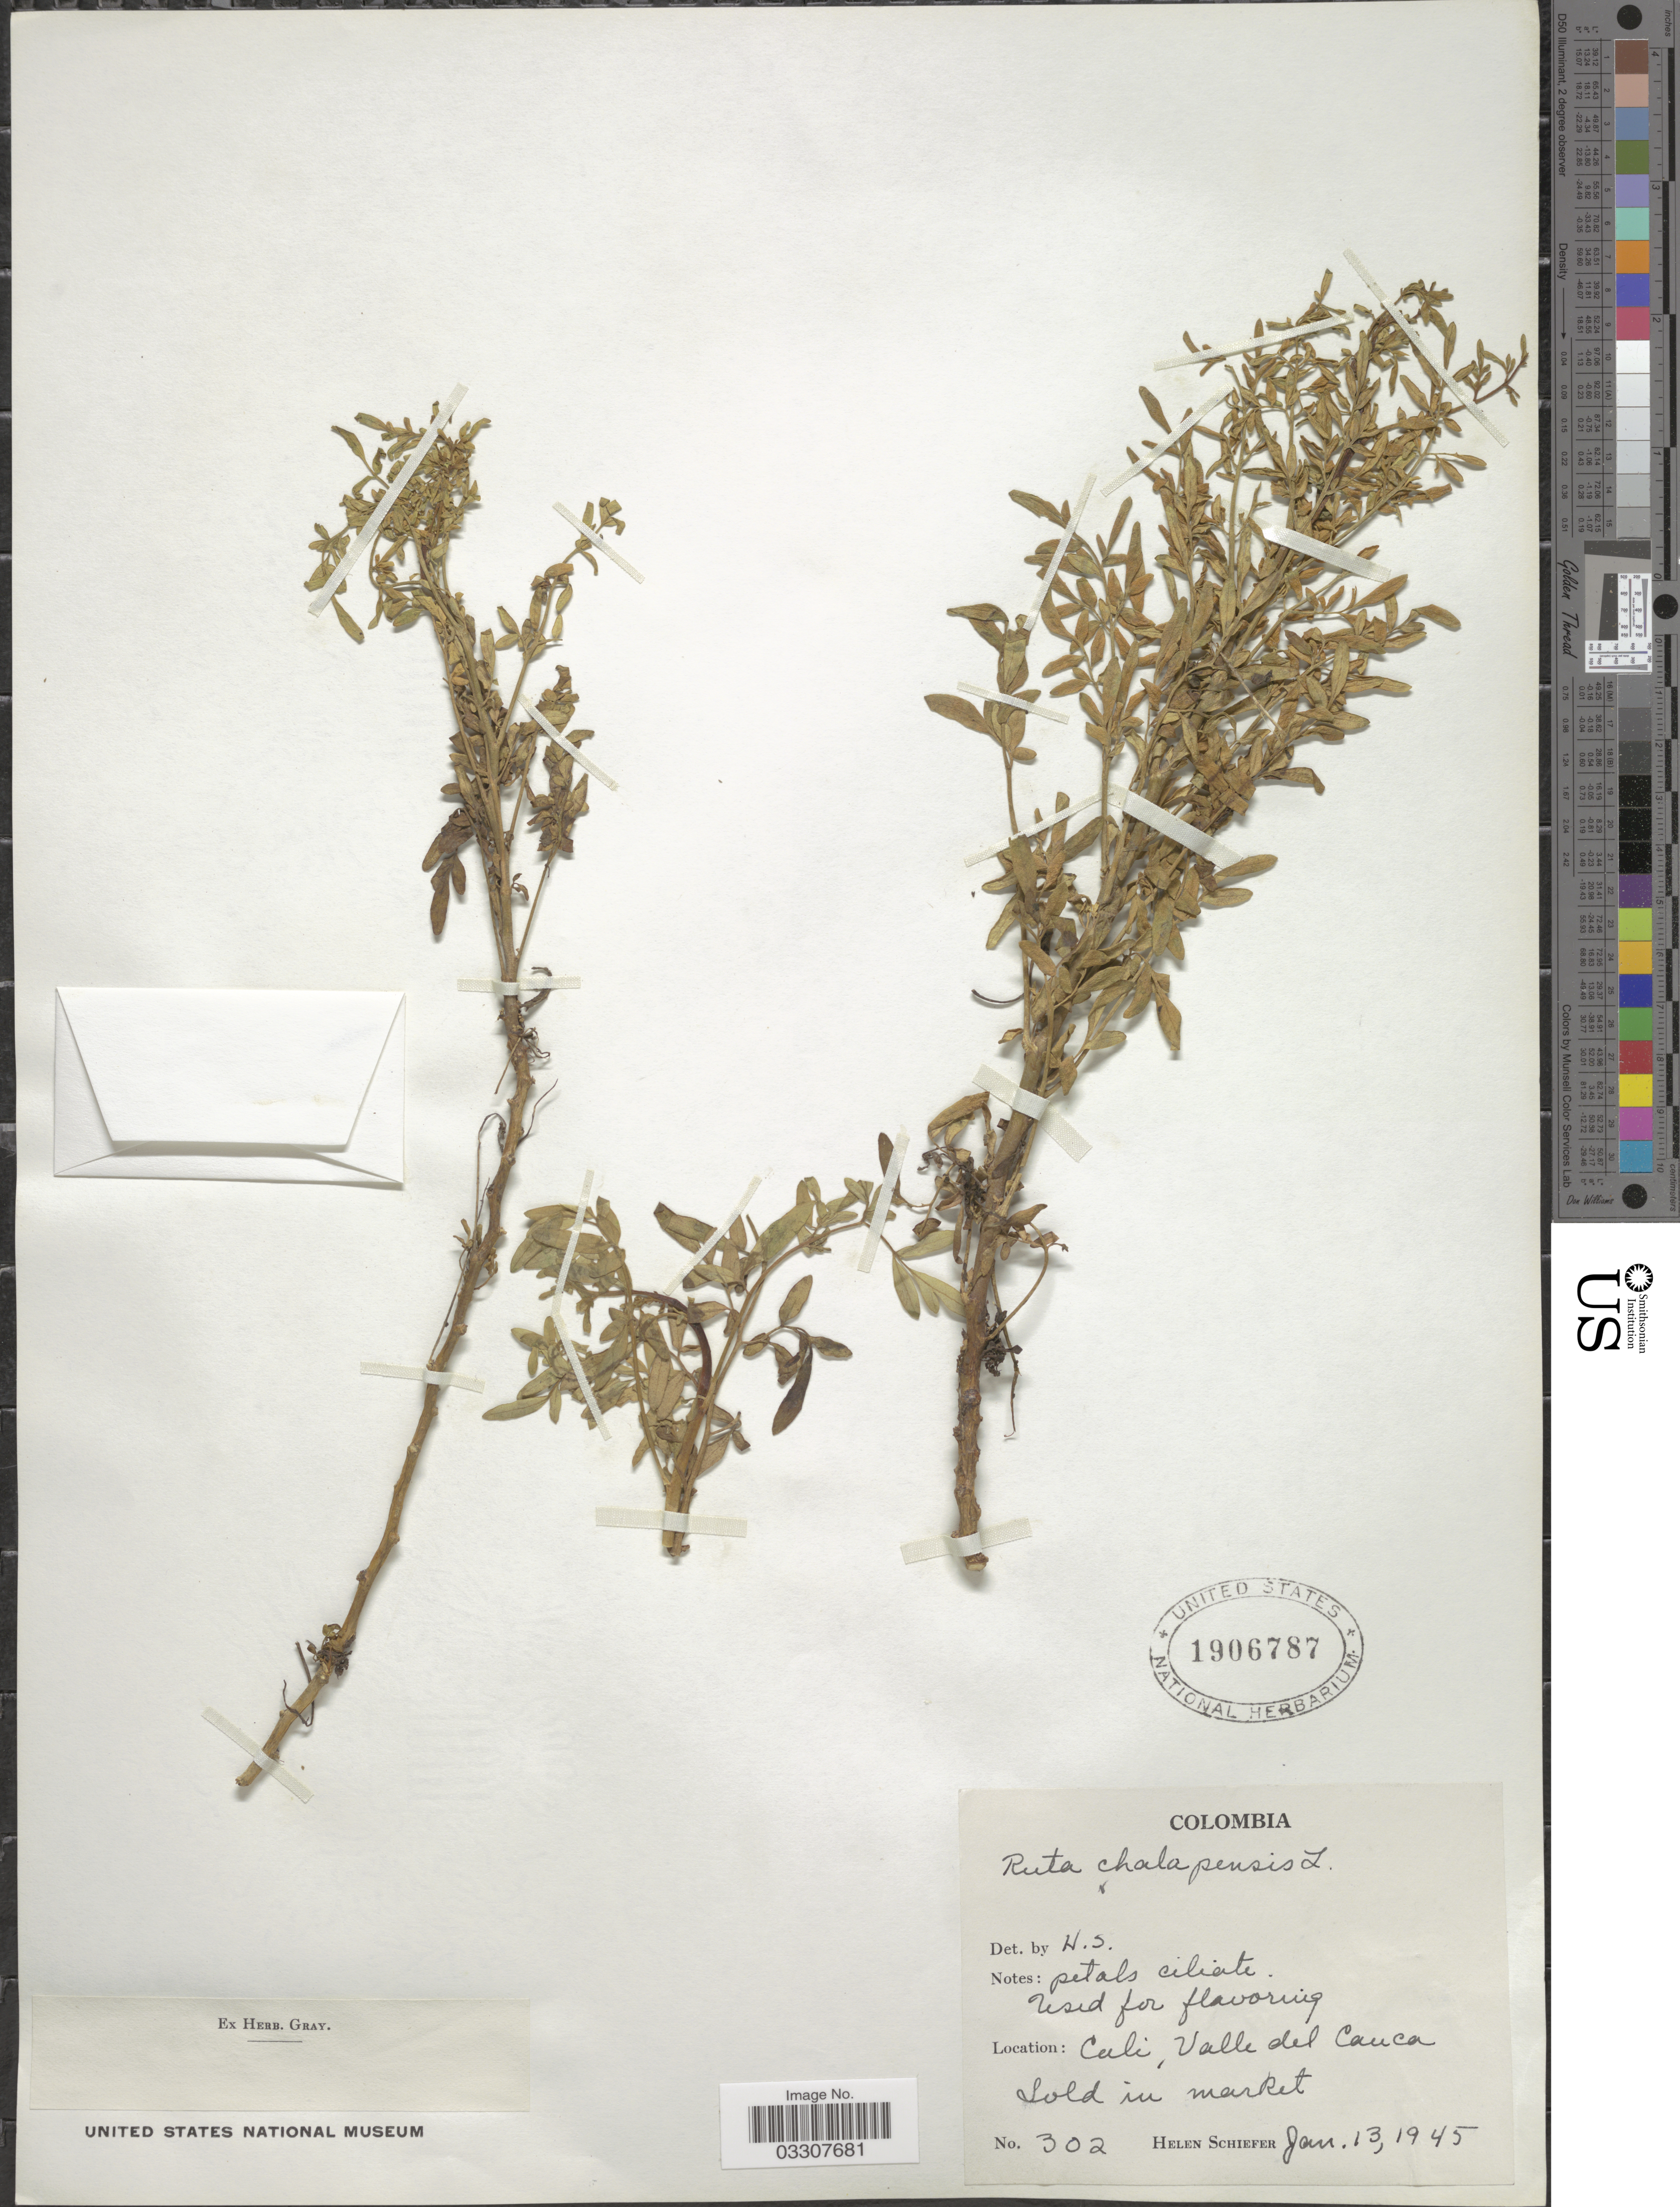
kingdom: Plantae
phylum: Tracheophyta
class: Magnoliopsida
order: Sapindales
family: Rutaceae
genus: Ruta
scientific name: Ruta chalepensis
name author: L.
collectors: H. Schiefer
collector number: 302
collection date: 1945-01-13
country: Colombia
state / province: Valle del Cauca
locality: Cali.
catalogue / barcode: US 1906787